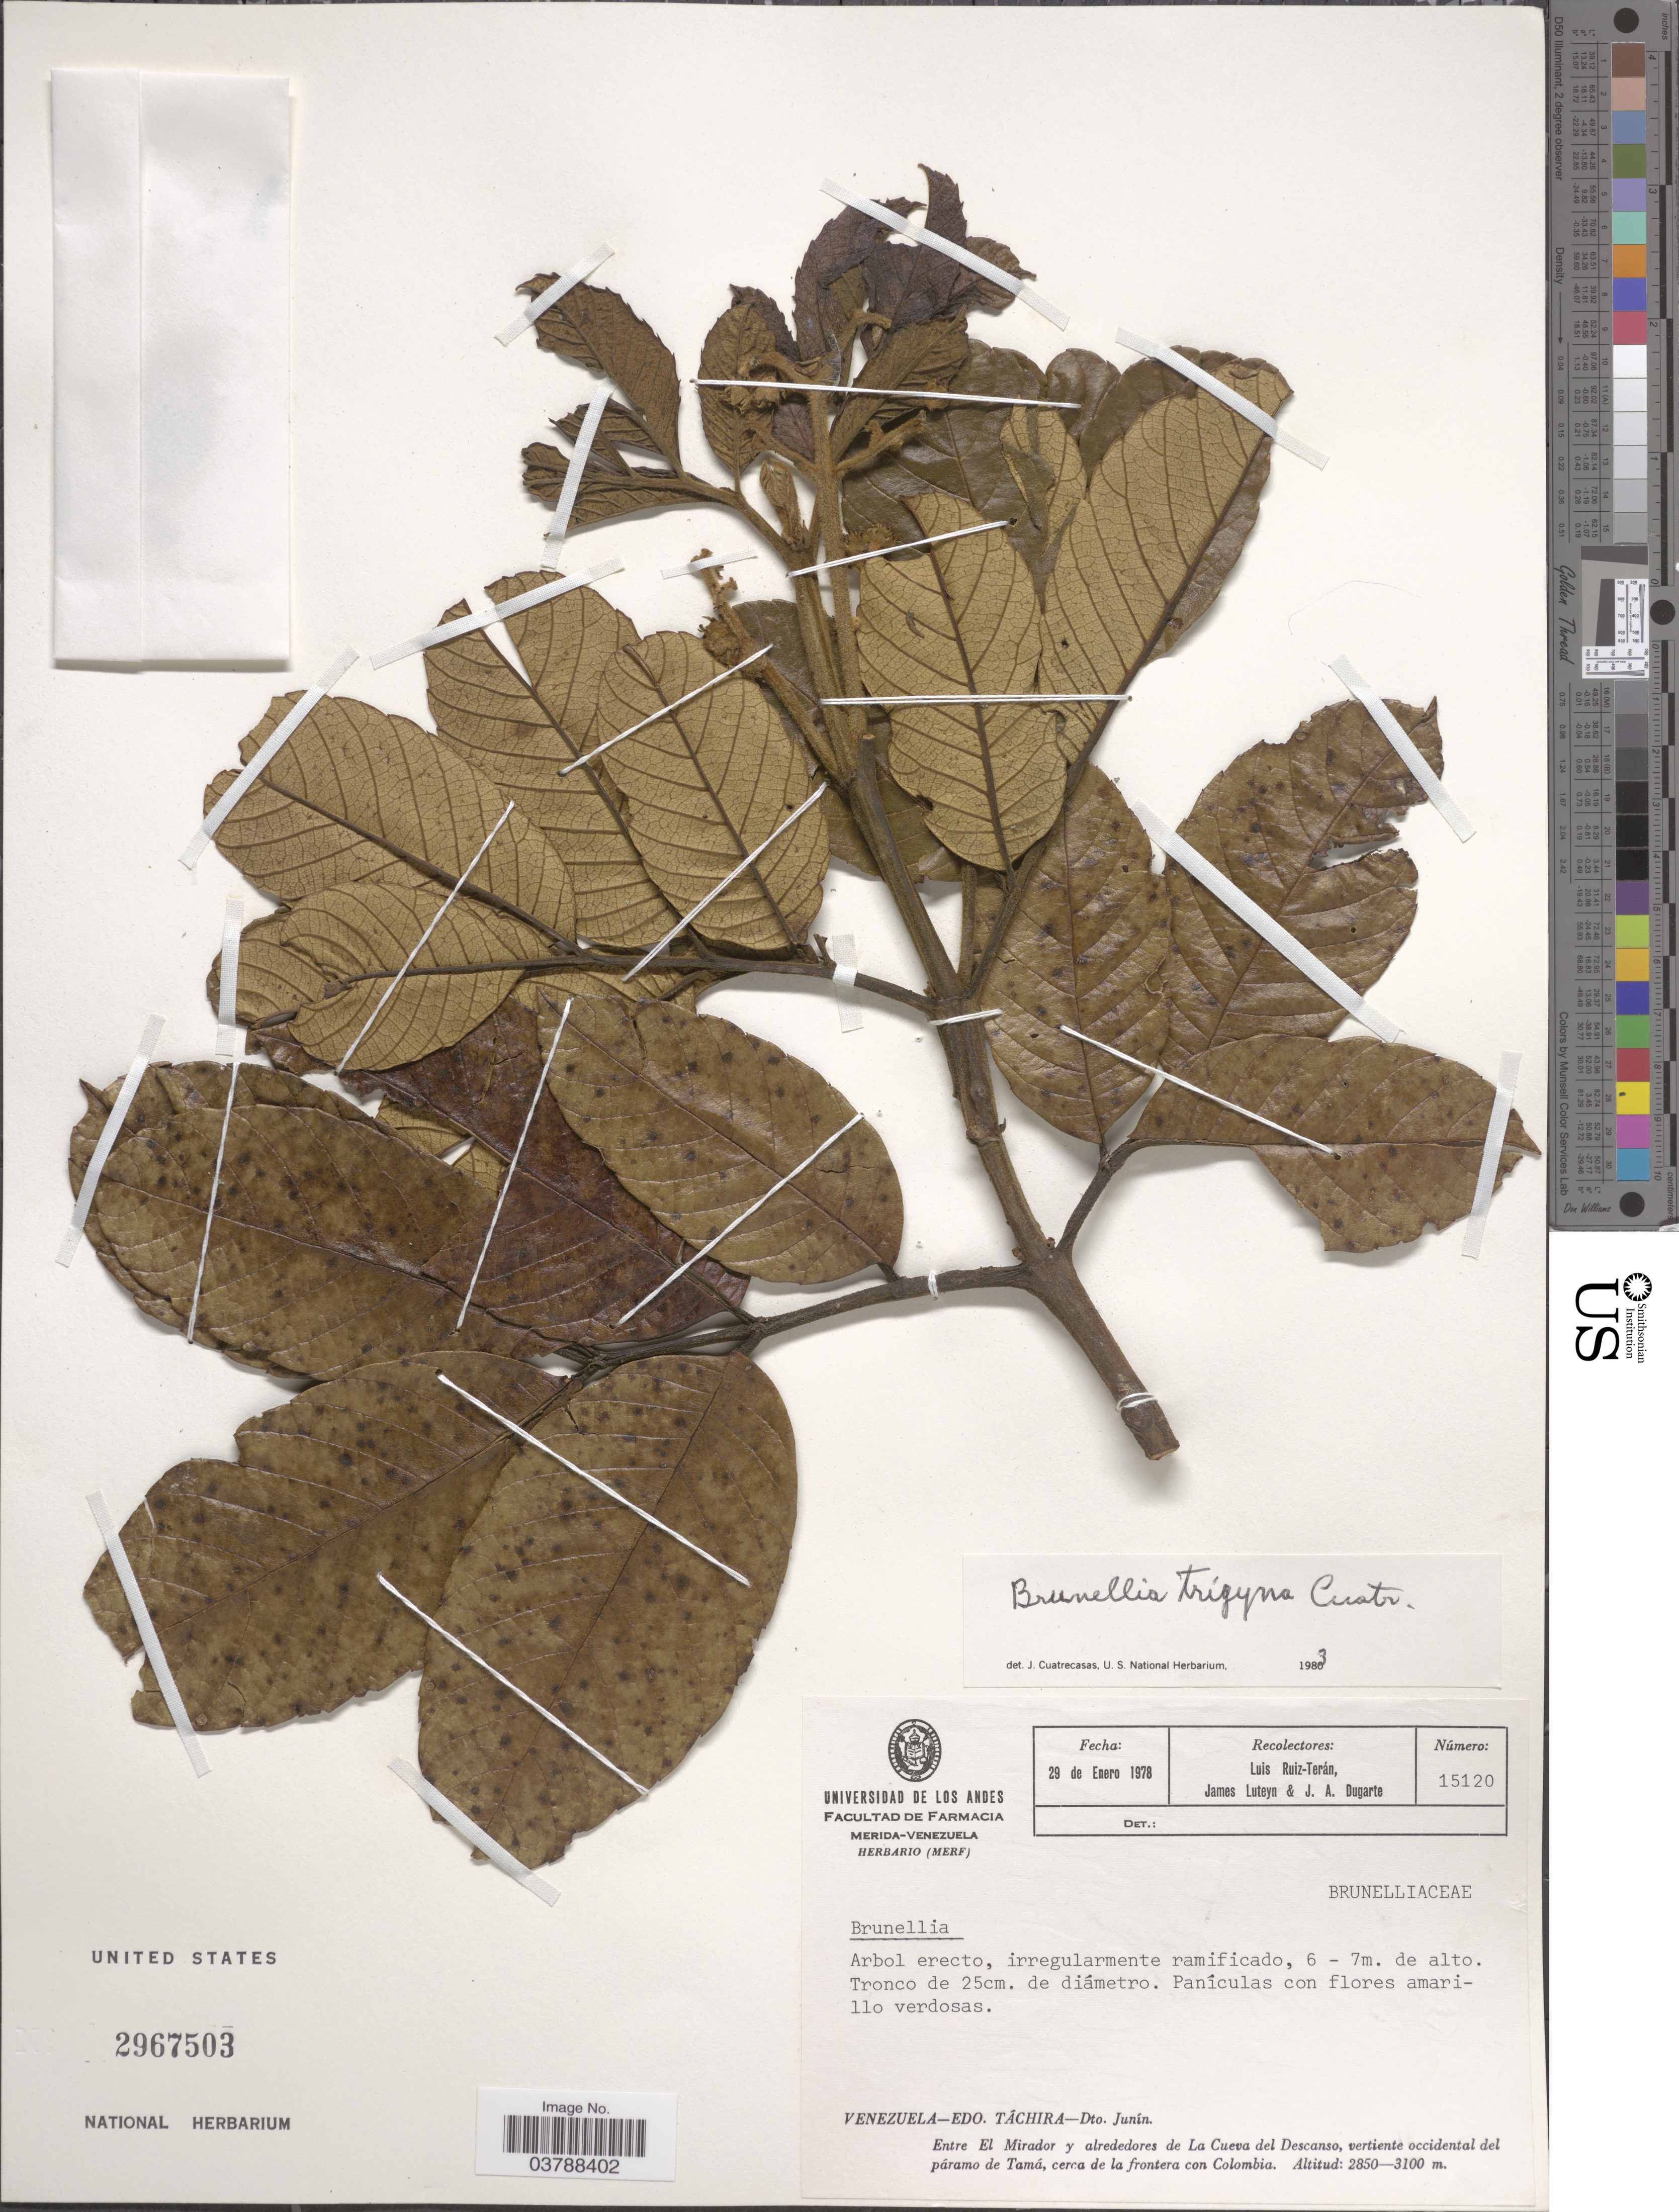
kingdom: Plantae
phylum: Tracheophyta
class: Magnoliopsida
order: Oxalidales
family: Brunelliaceae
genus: Brunellia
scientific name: Brunellia trigyna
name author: Cuatrec.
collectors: L. E. Ruíz-Terán, J. L. Luteyn & J. Dugarte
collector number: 15120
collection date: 1978-01-29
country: Venezuela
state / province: Tachira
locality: Edo. Táchira - Dto. Junín. Entre El Mirador y alrededores de La Cueva del Descanso, vertiente occidental del páramo de Tamá, cerca de la frontera con Colombia.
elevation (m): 2850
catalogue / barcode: US 2967503